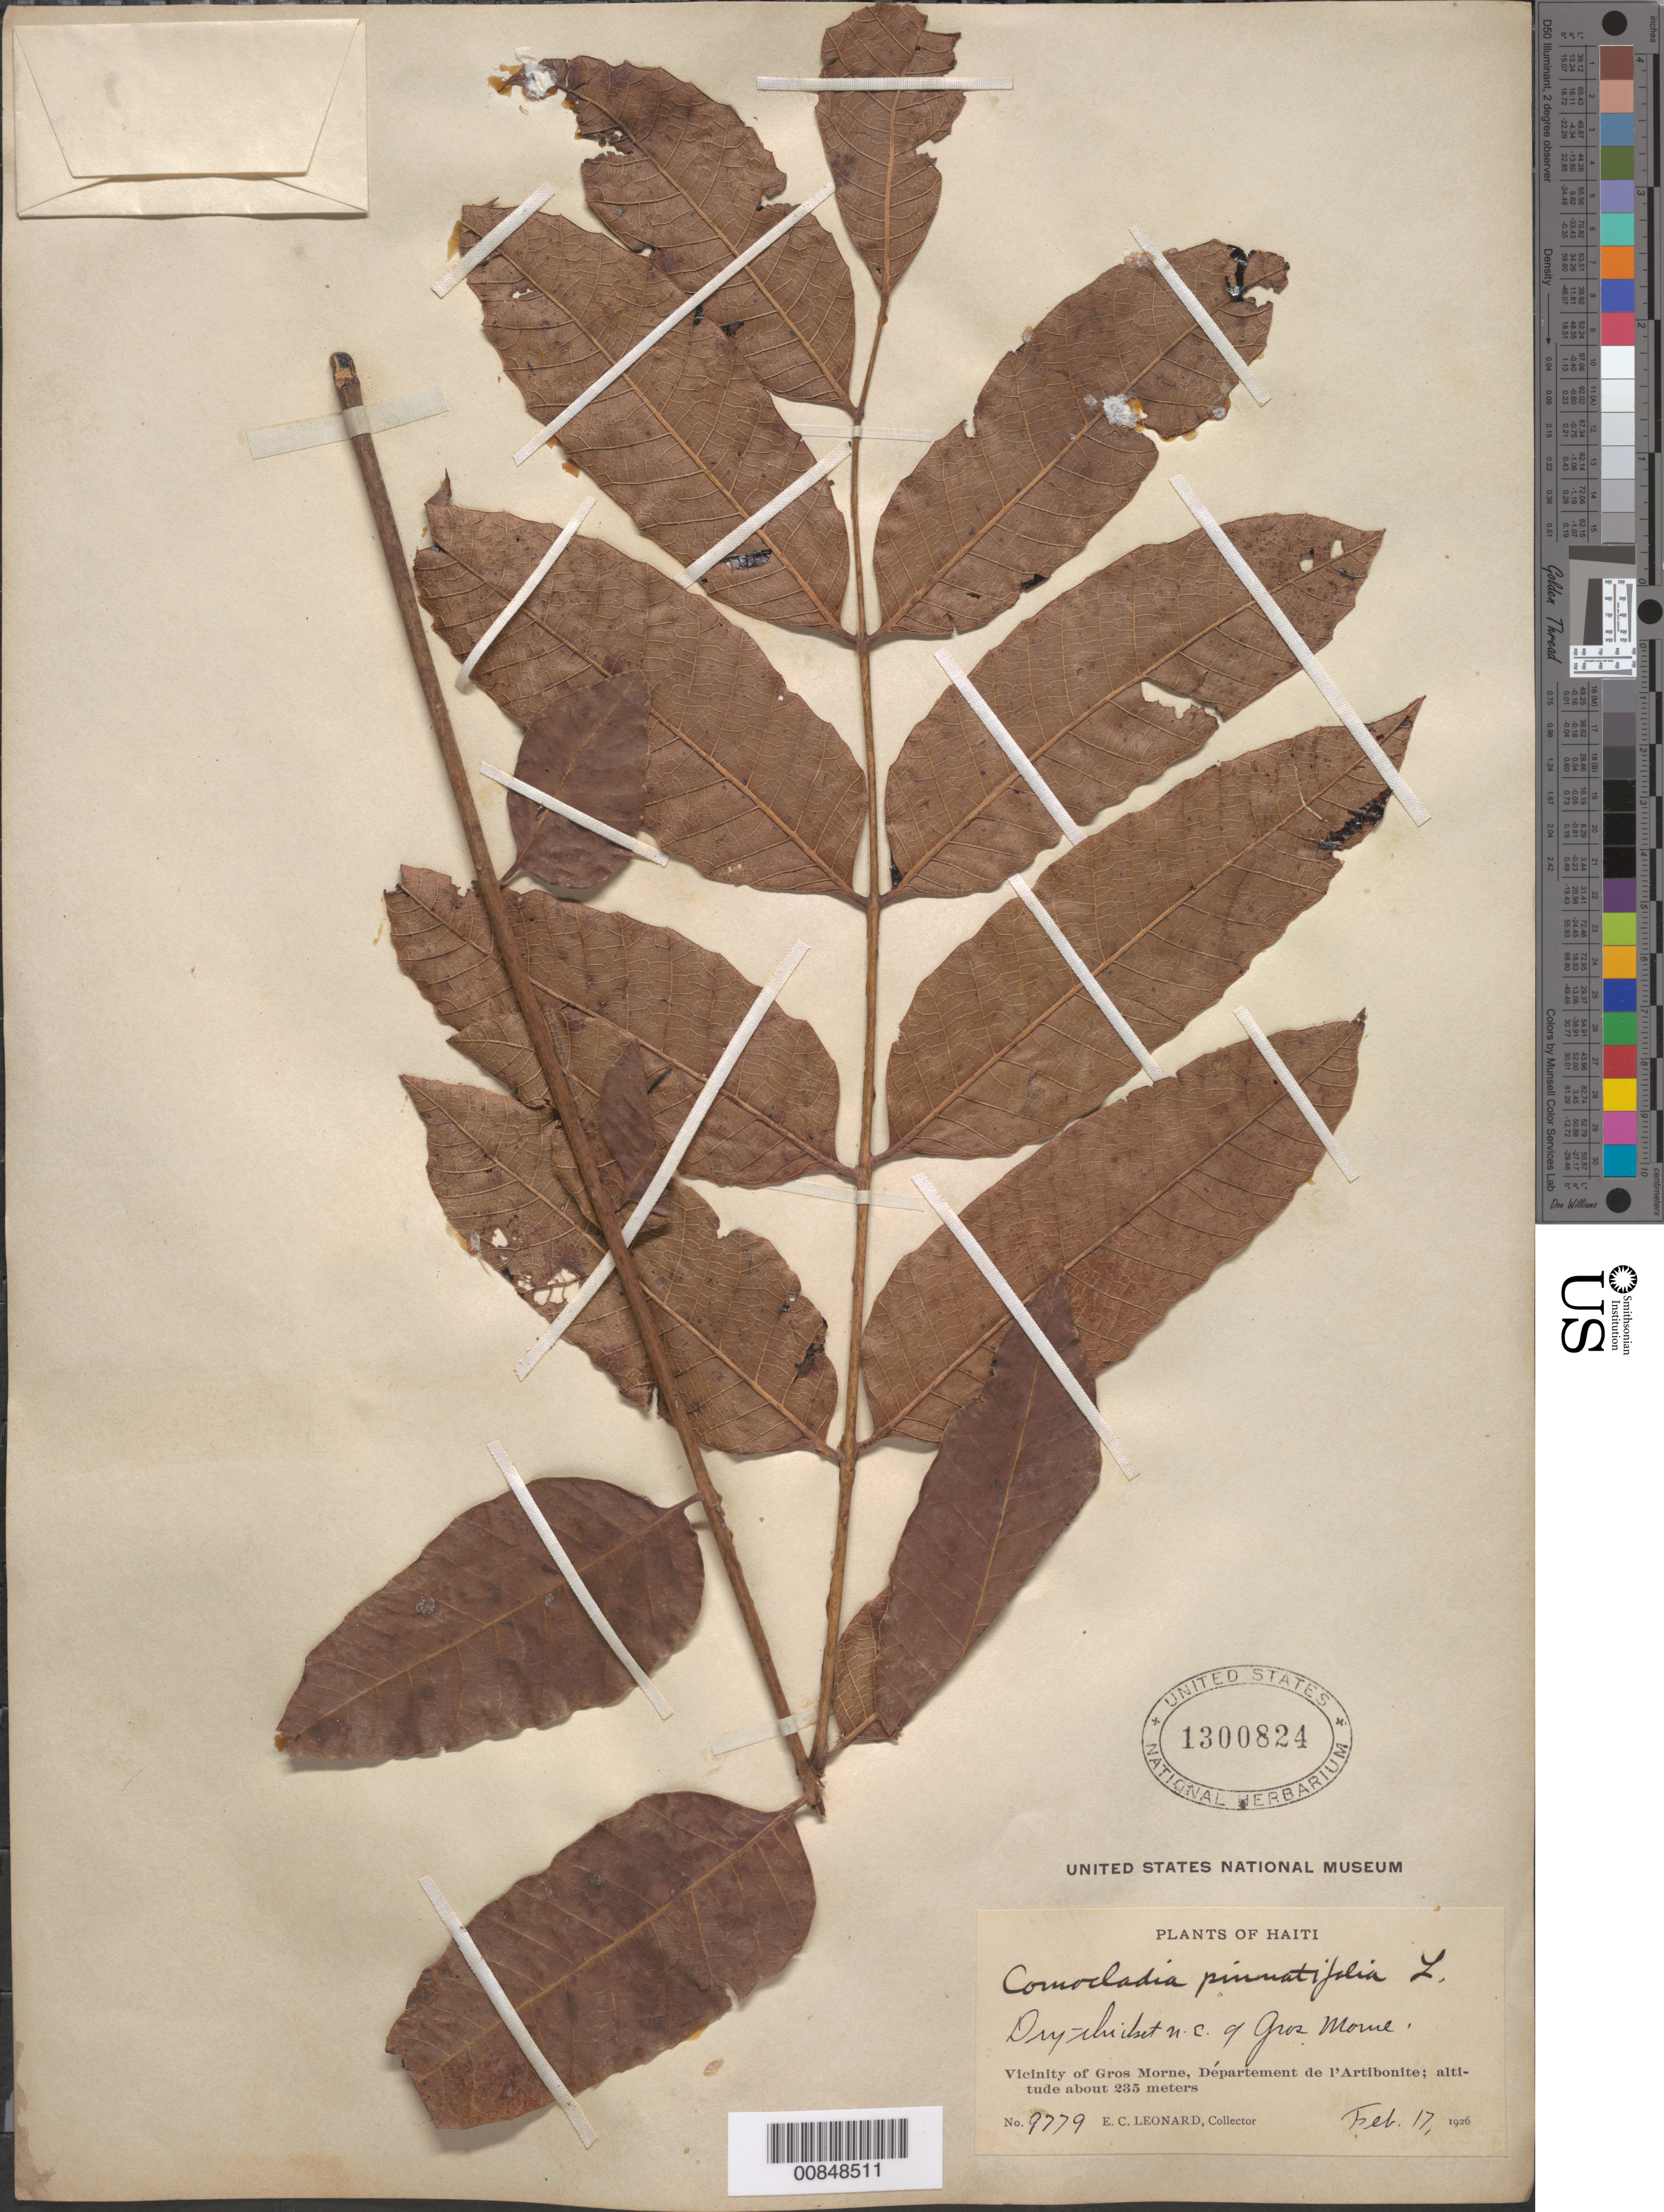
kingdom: Plantae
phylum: Tracheophyta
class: Magnoliopsida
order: Sapindales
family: Anacardiaceae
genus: Comocladia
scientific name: Comocladia pinnatifolia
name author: L.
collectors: E. C. Leonard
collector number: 9779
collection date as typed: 17 Feb 1926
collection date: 1926-02-17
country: Haiti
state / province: Artibonite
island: Hispaniola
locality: Vicinity of Gros Morne, NE of town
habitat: Dry thicket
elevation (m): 235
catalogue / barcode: US 1300824